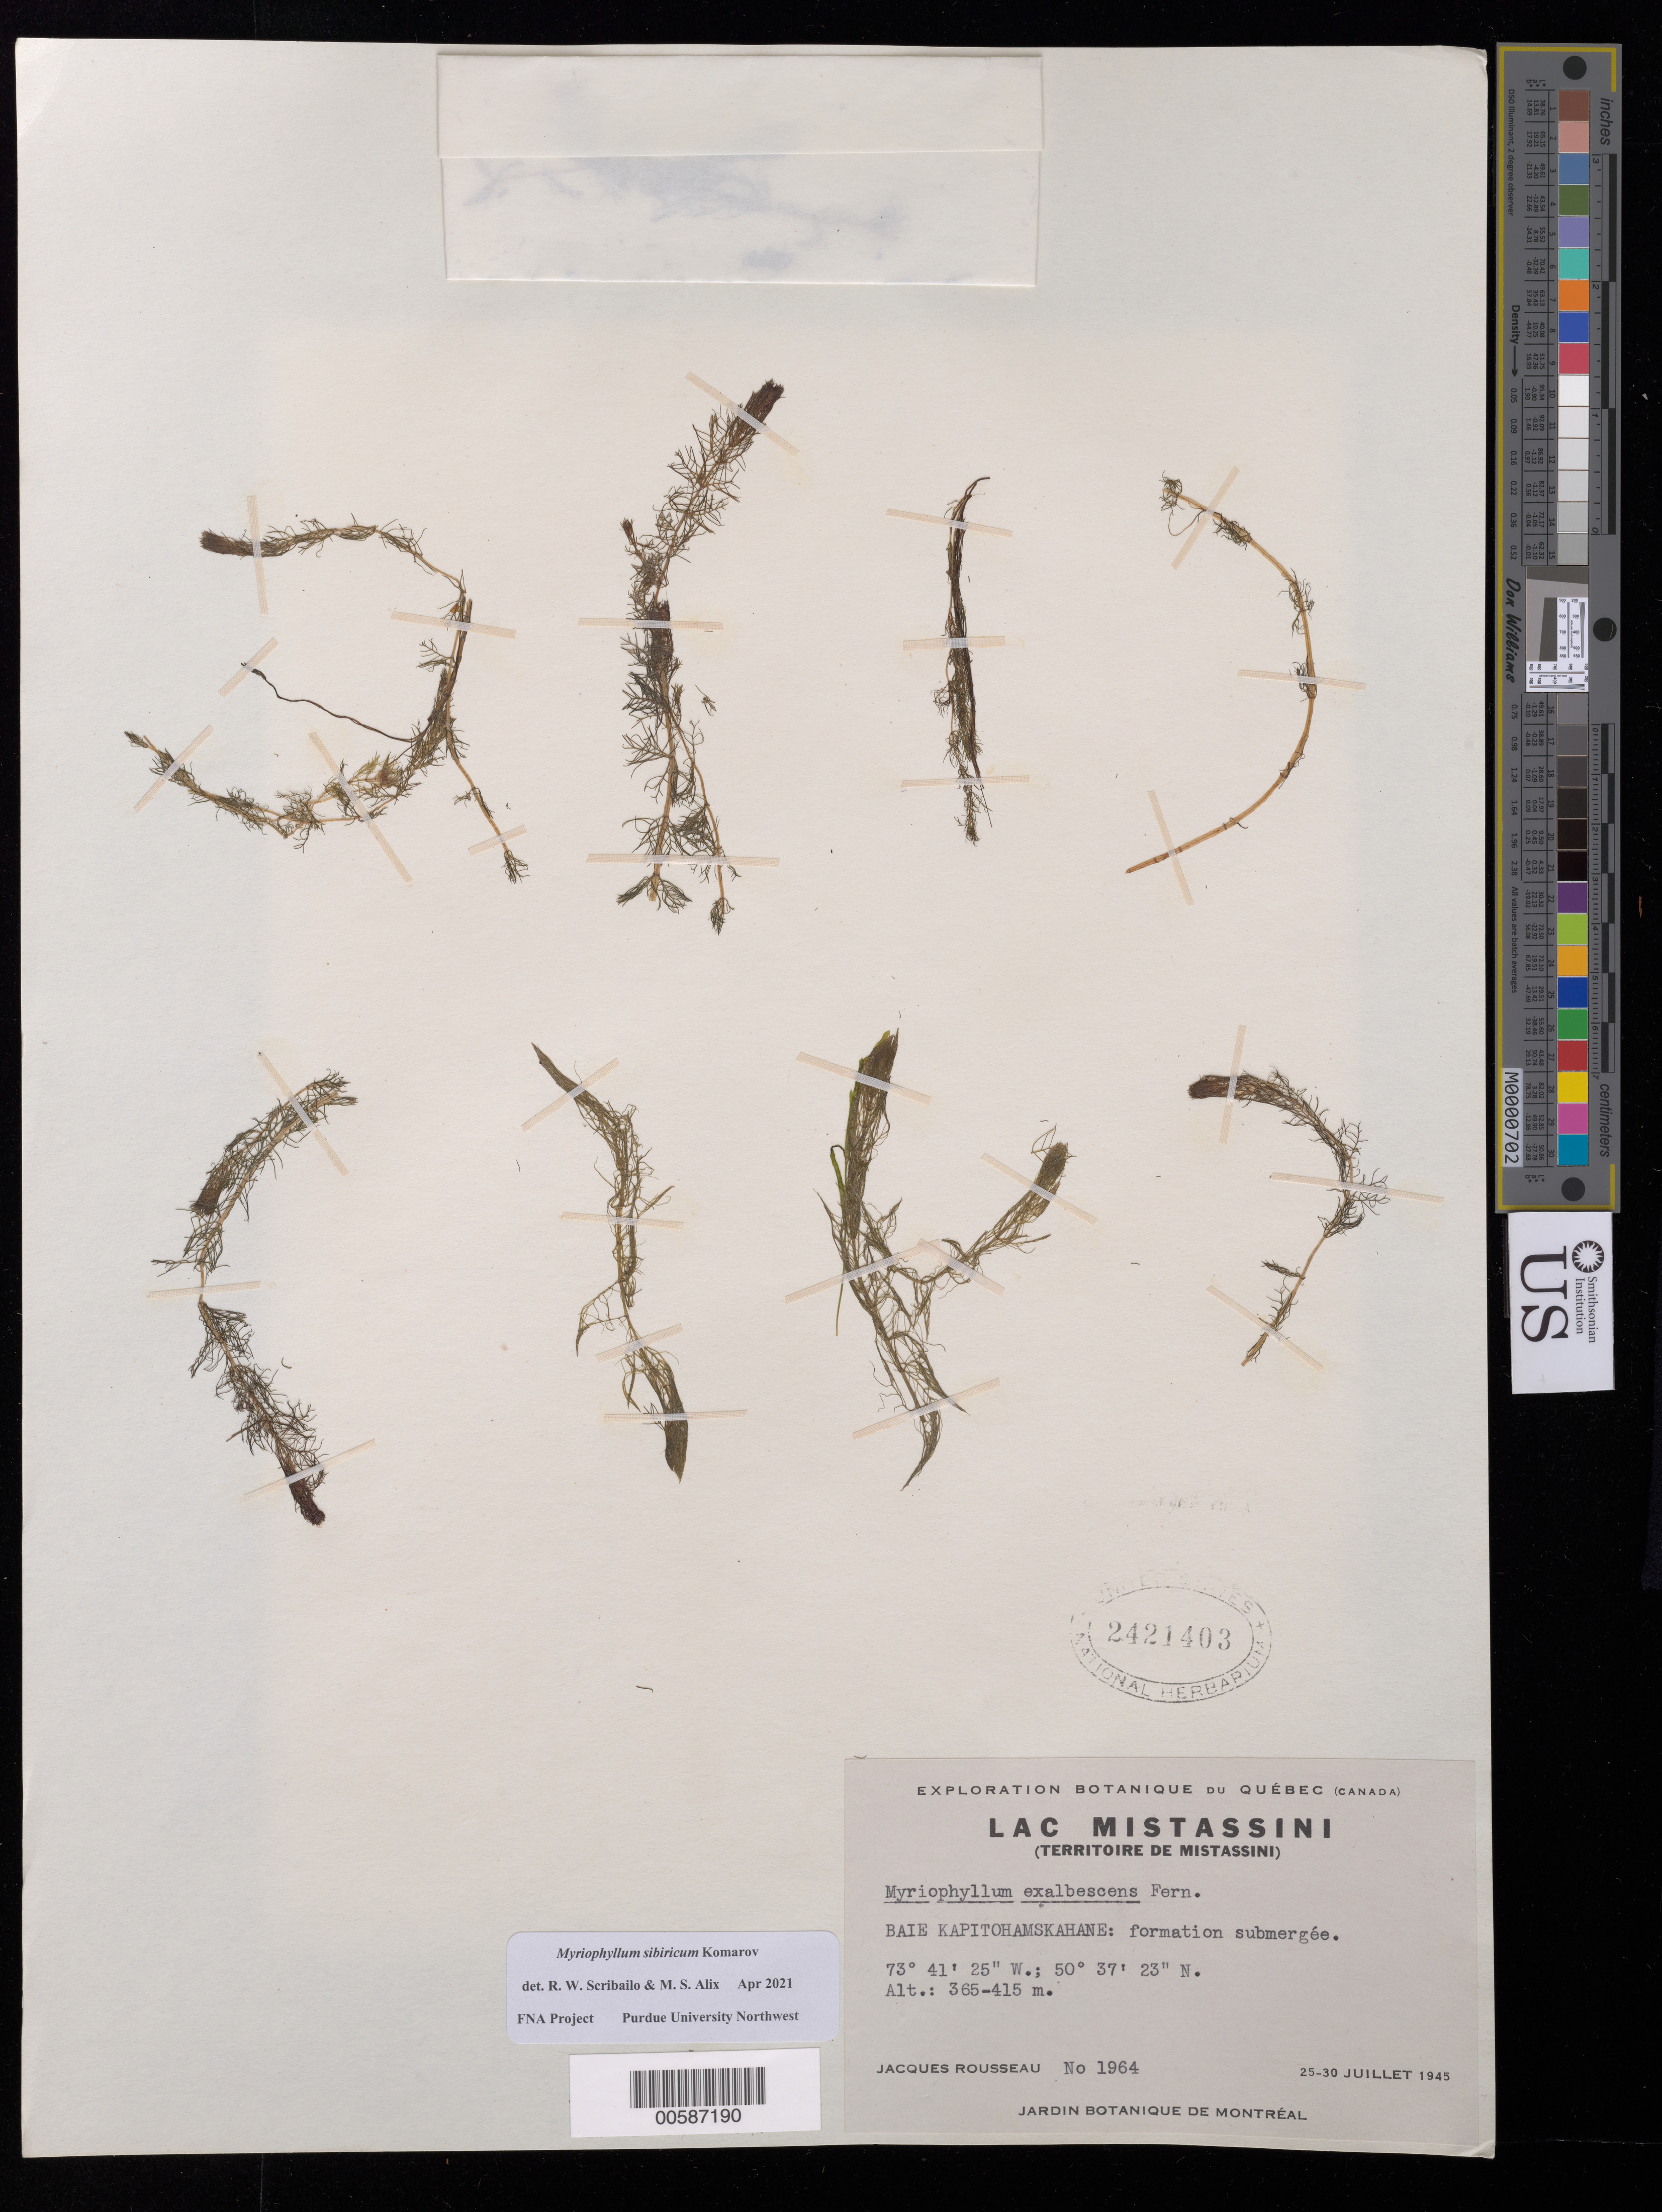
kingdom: Plantae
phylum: Tracheophyta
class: Magnoliopsida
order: Saxifragales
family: Haloragaceae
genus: Myriophyllum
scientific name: Myriophyllum sibiricum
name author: Kom.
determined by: Scribailo, R. W.; Alix, M. S.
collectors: J. Rousseau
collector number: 1964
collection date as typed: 25 Jul 1945 to 30 Jul 1925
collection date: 1925-07-30/1945-07-25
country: Canada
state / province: Quebec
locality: Mistassini, Baie Kapitohamskahane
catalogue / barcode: US 2421403